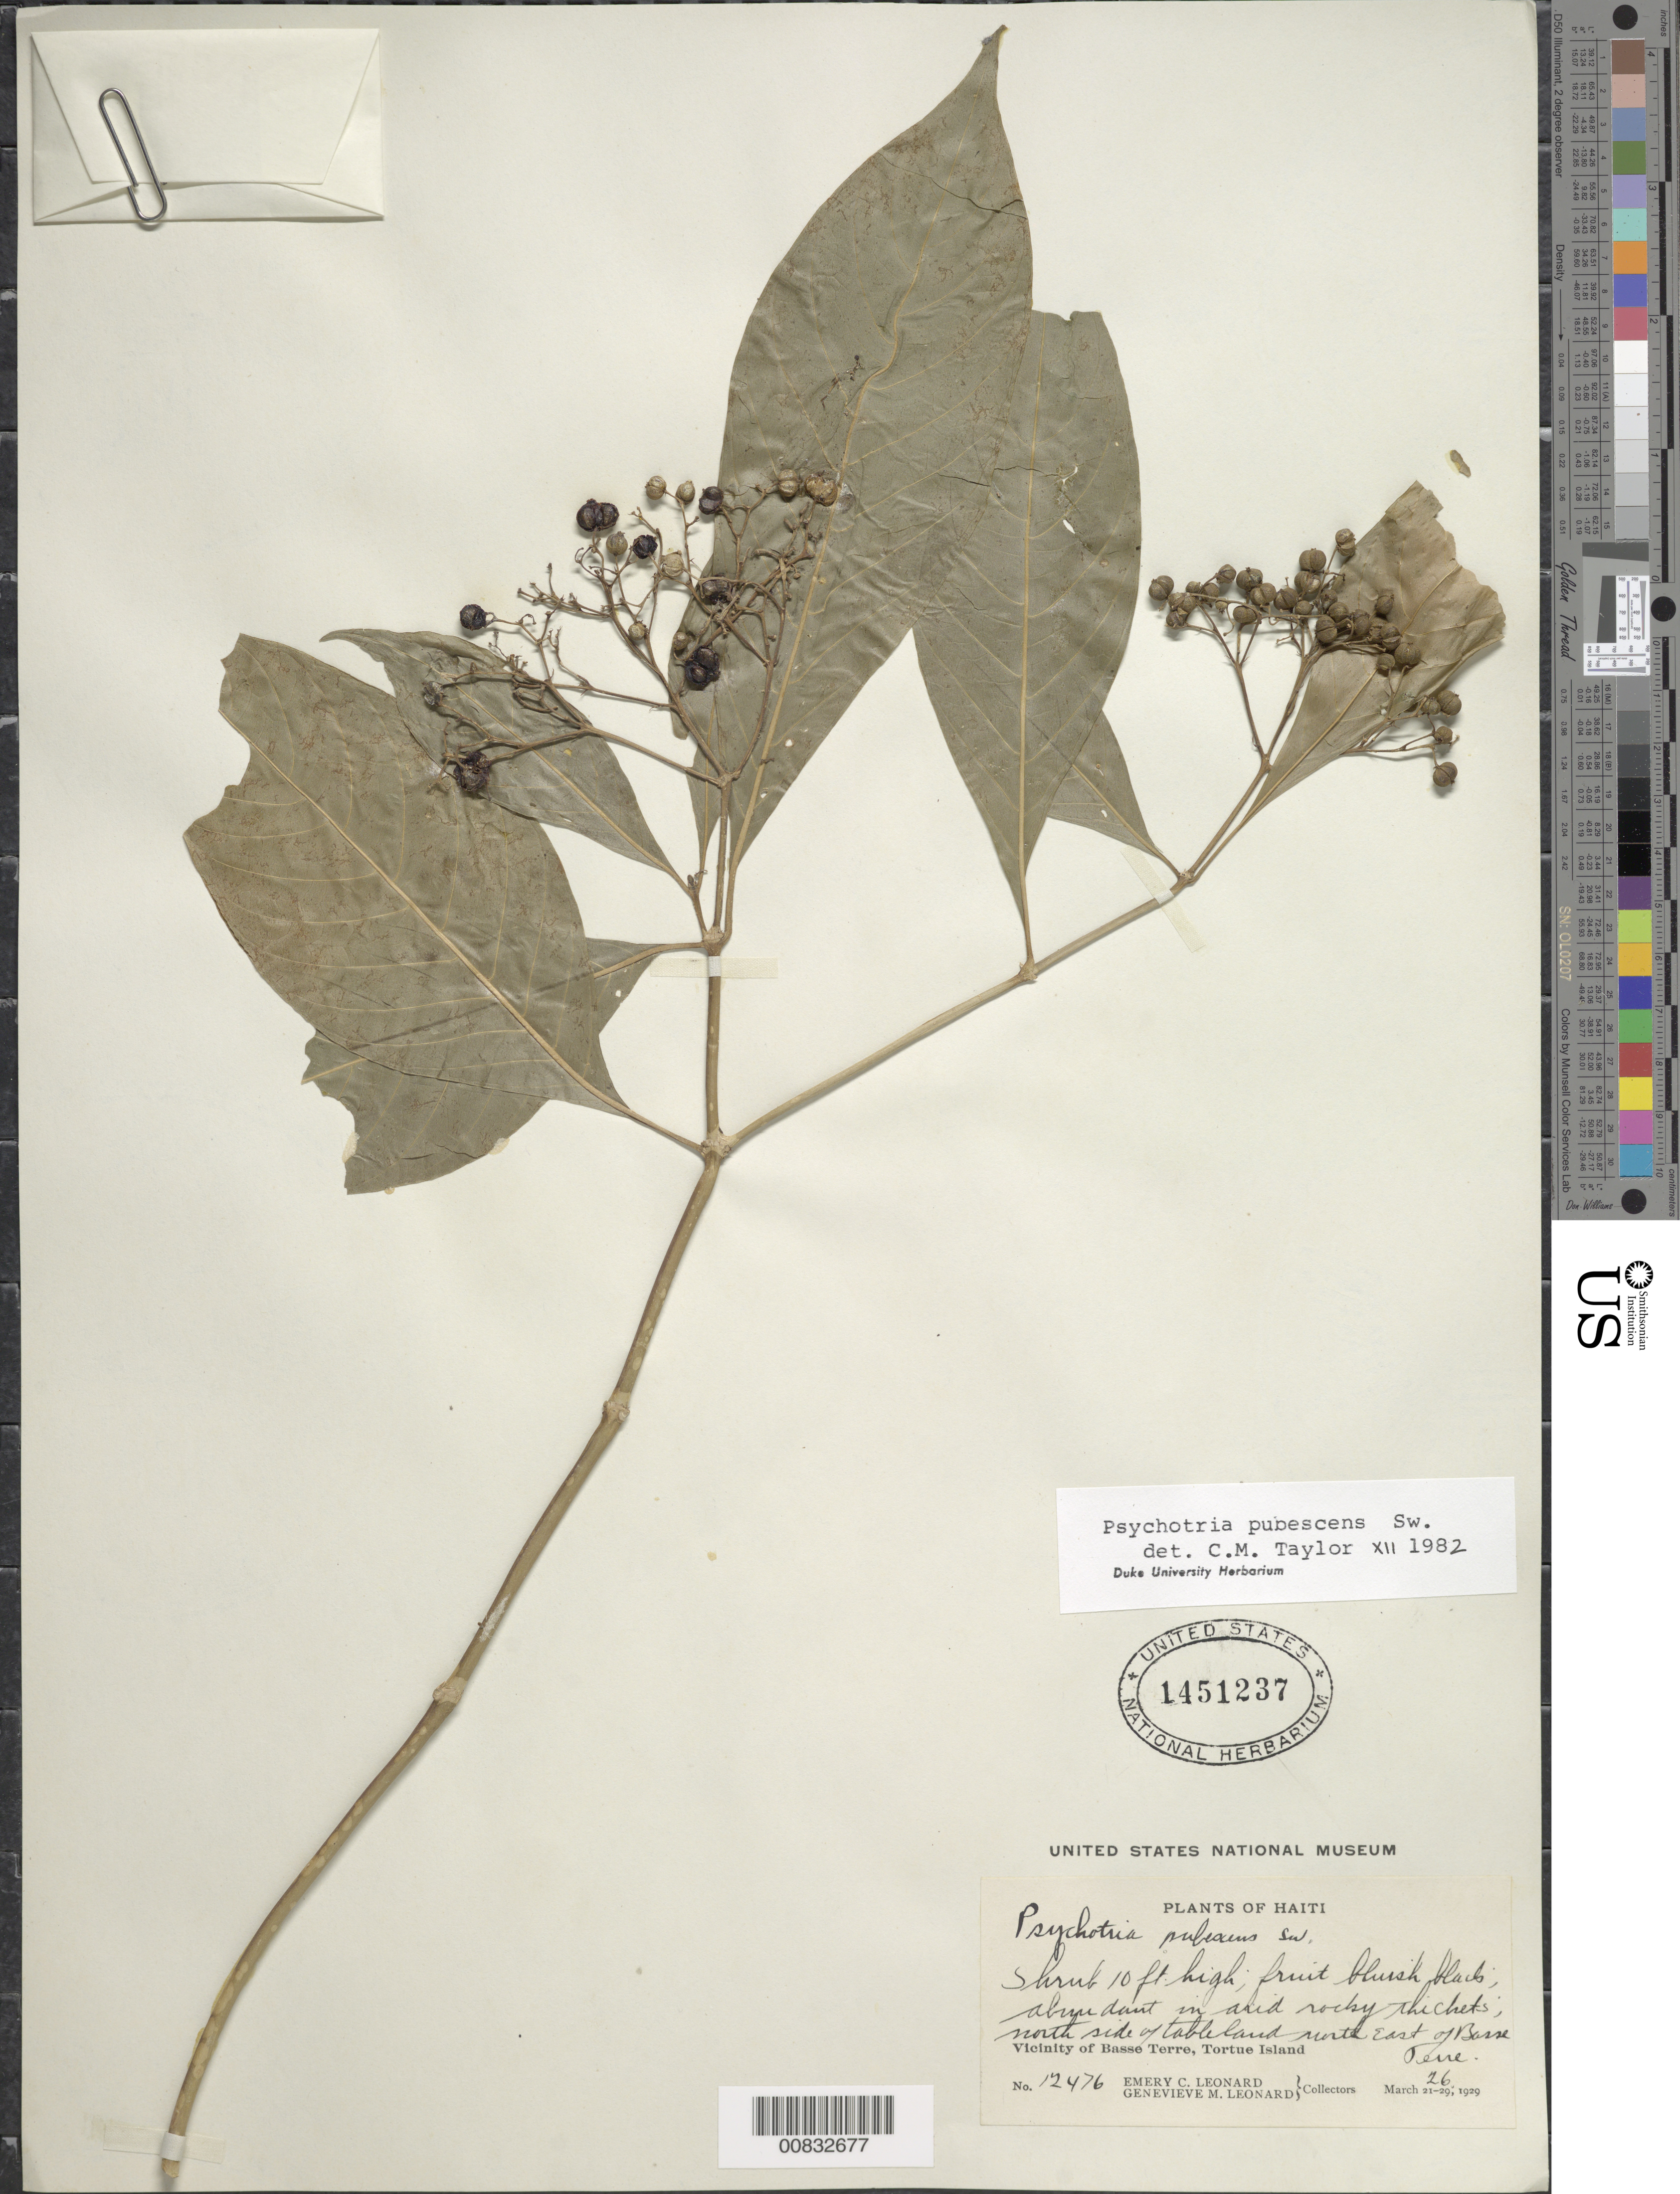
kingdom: Plantae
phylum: Tracheophyta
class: Magnoliopsida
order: Gentianales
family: Rubiaceae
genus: Psychotria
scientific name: Psychotria pubescens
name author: Sw.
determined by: Taylor, Charlotte M.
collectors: E. C. Leonard & G. M. Leonard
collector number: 12476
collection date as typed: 26 Mar 1929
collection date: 1929-03-26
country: Haiti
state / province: Nord-Ouest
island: Île de la Tortue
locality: Vicinity of Basse Terre, above daut, north side of table land NE of town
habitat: In arid rocky thickets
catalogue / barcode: US 1451237